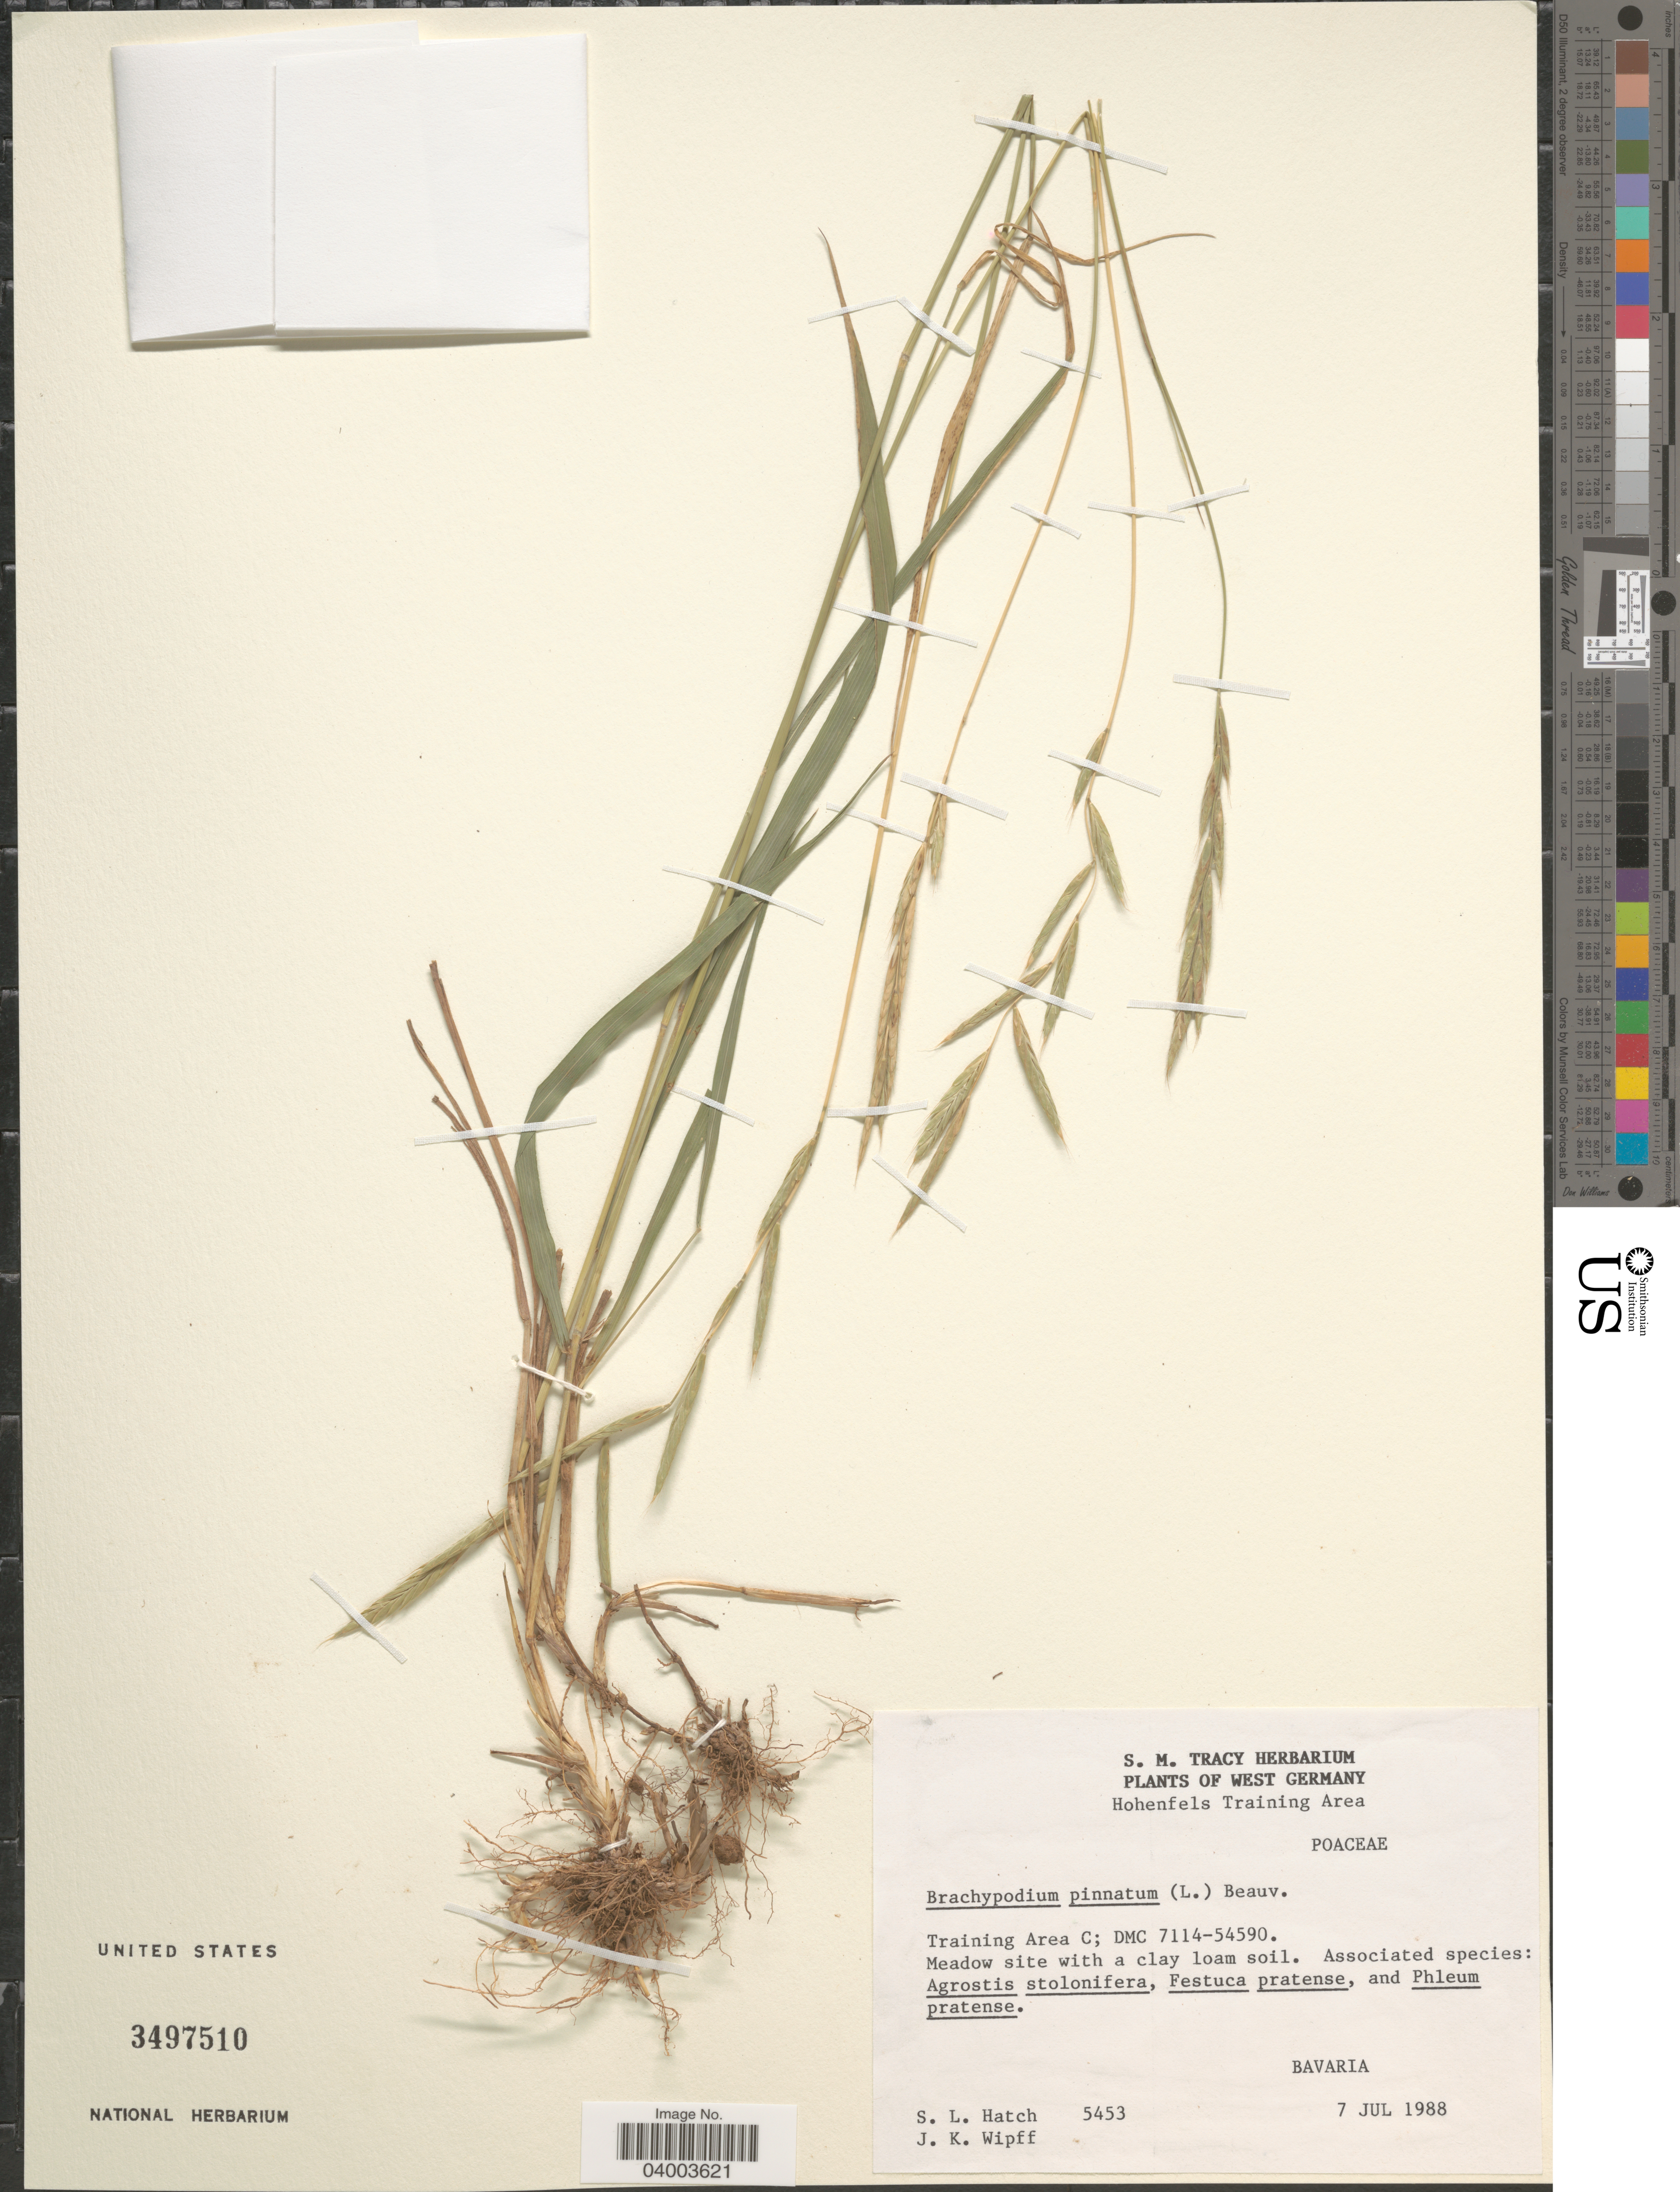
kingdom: Plantae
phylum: Tracheophyta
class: Liliopsida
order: Poales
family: Poaceae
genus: Brachypodium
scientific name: Brachypodium pinnatum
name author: (L.) P. Beauv.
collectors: S. Hatch & J. K. Wipff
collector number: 5453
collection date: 1988-07-07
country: Germany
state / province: Bayern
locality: West Germany. Hohenfels Training Area. Training Area C; DMC 7114-54590. Bavaria.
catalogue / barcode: US 3497510